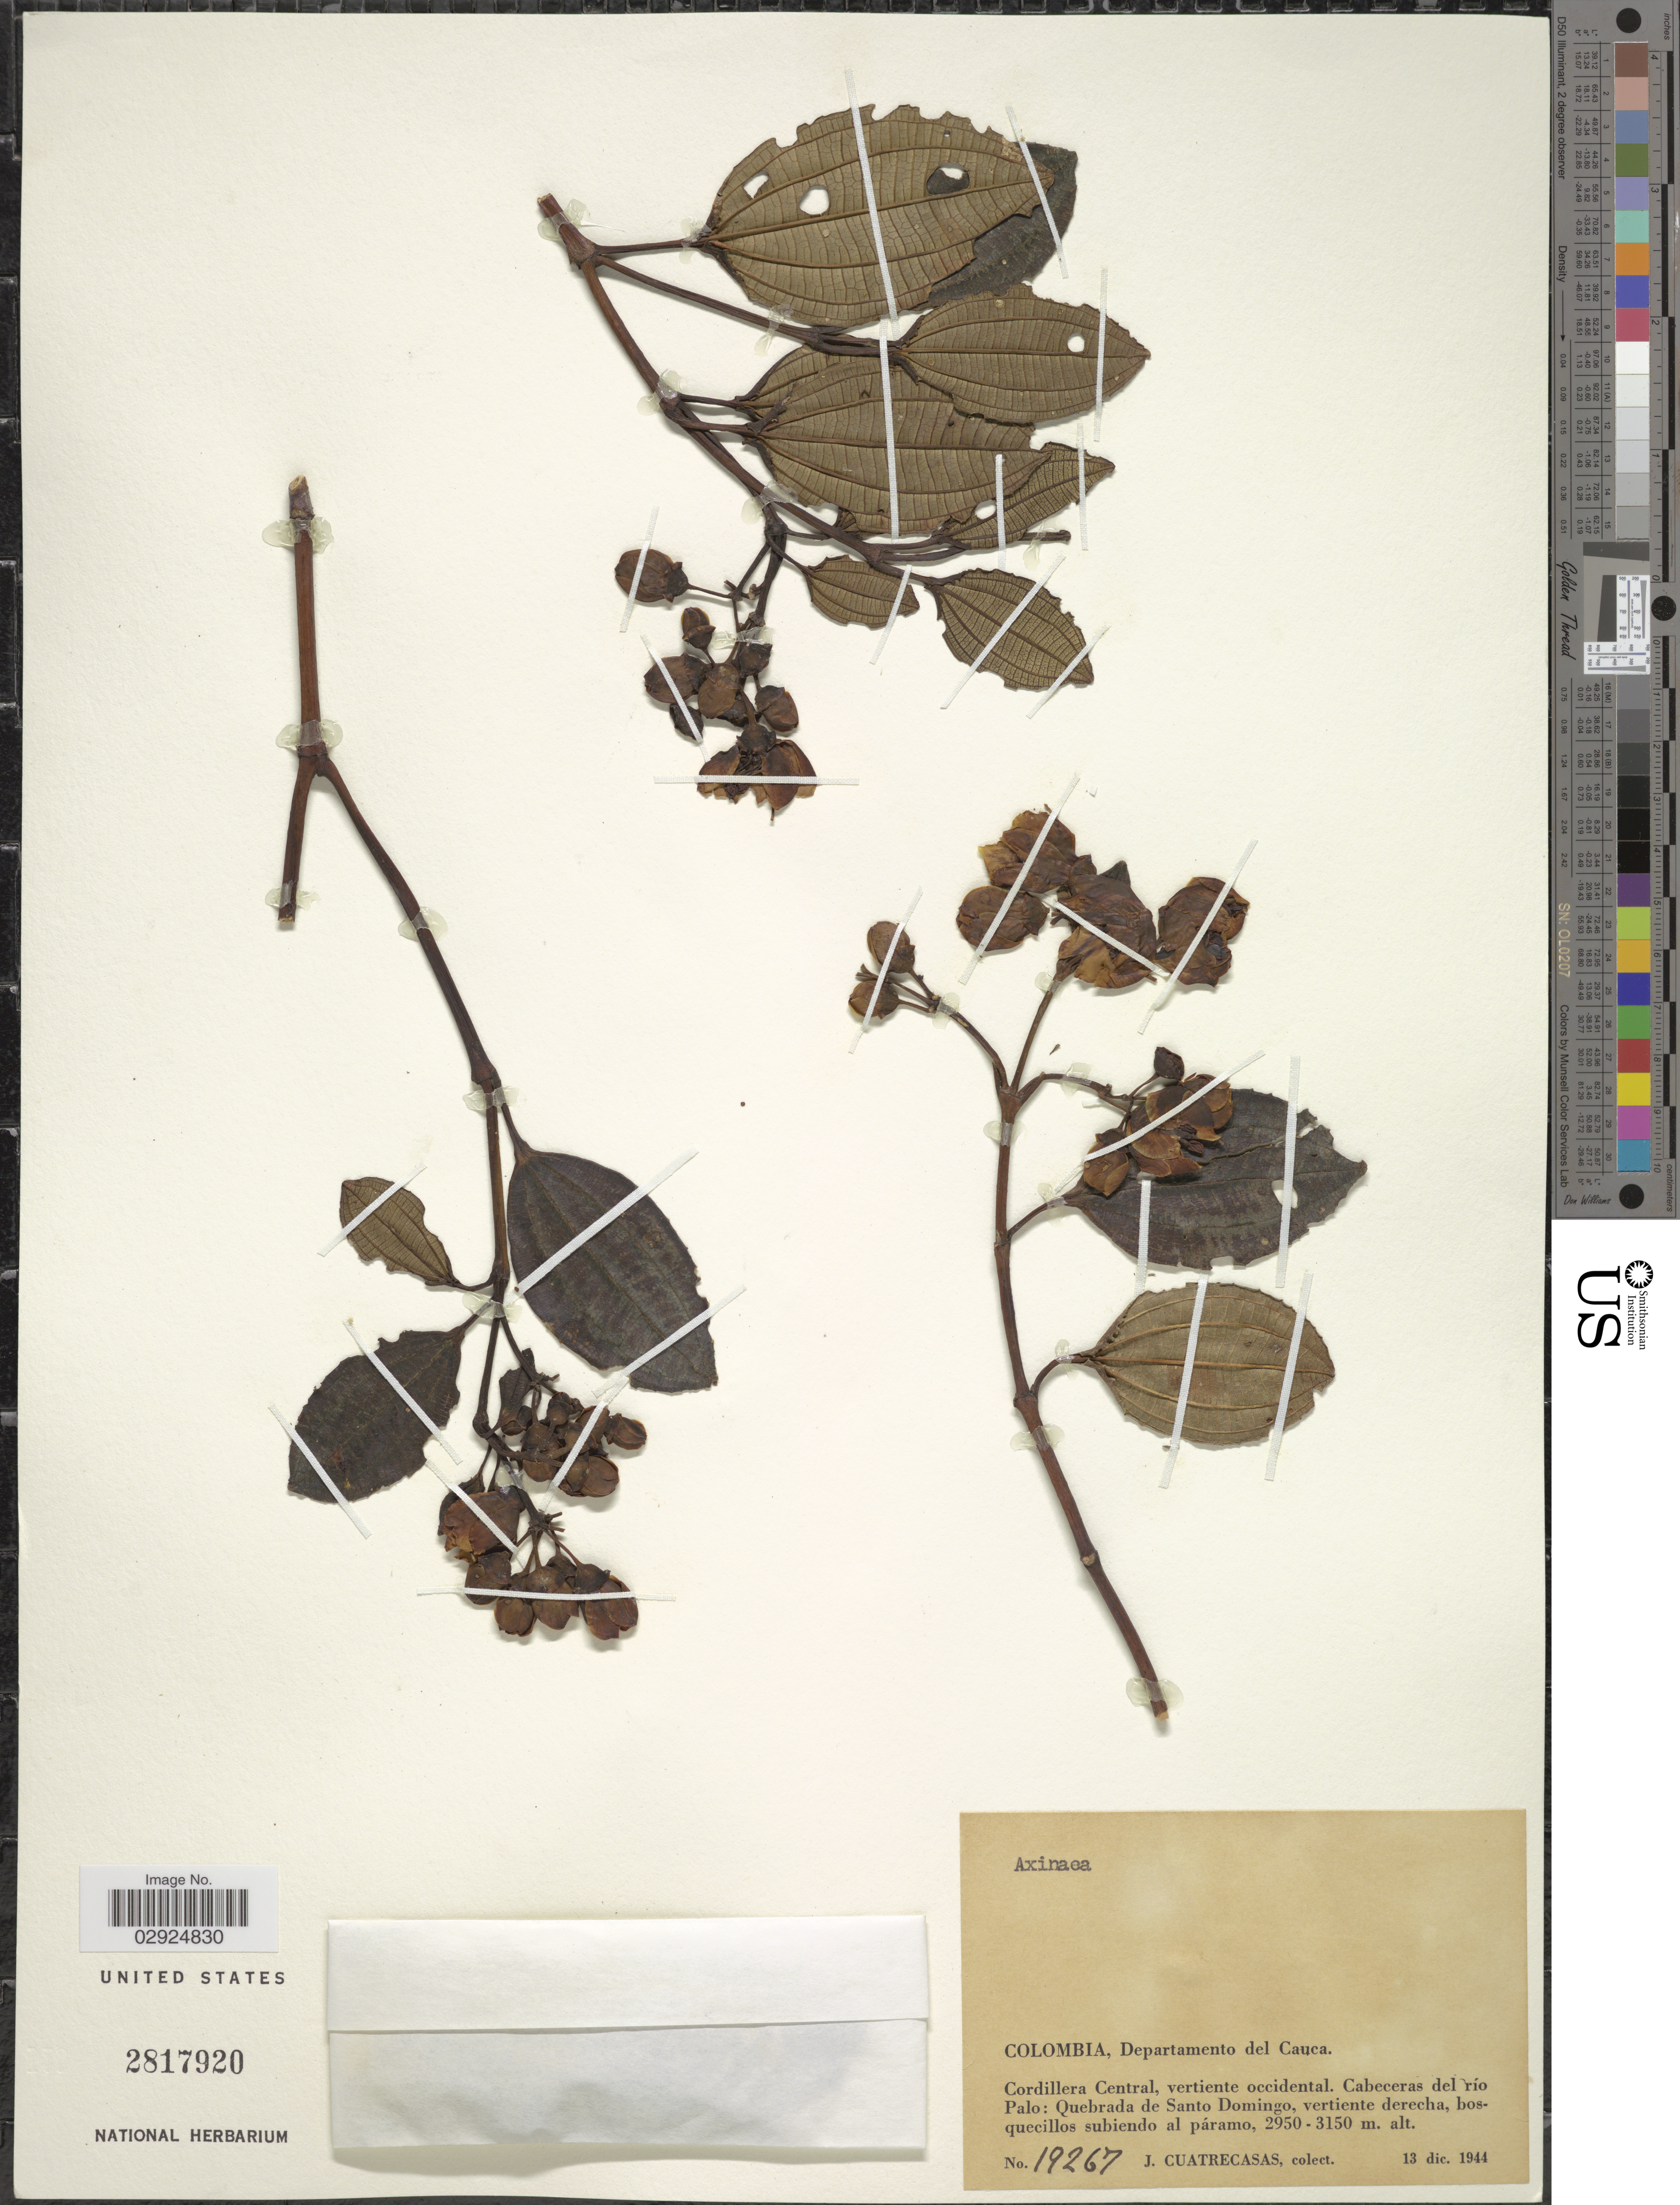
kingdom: Plantae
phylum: Tracheophyta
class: Magnoliopsida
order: Myrtales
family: Melastomataceae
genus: Axinaea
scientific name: Axinaea macrophylla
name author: (Naudin) Triana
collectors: J. Cuatrecasas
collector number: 19267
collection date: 1944-12-13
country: Colombia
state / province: Cauca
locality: Departamento del Cauca. Cordillera Central, vertiente occidental. Cabeceras del rio Palo: Quebrada de Santo Domingo, vertiente derecha, bosquecillos subiendo al páramo.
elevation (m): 2950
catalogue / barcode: US 2817920